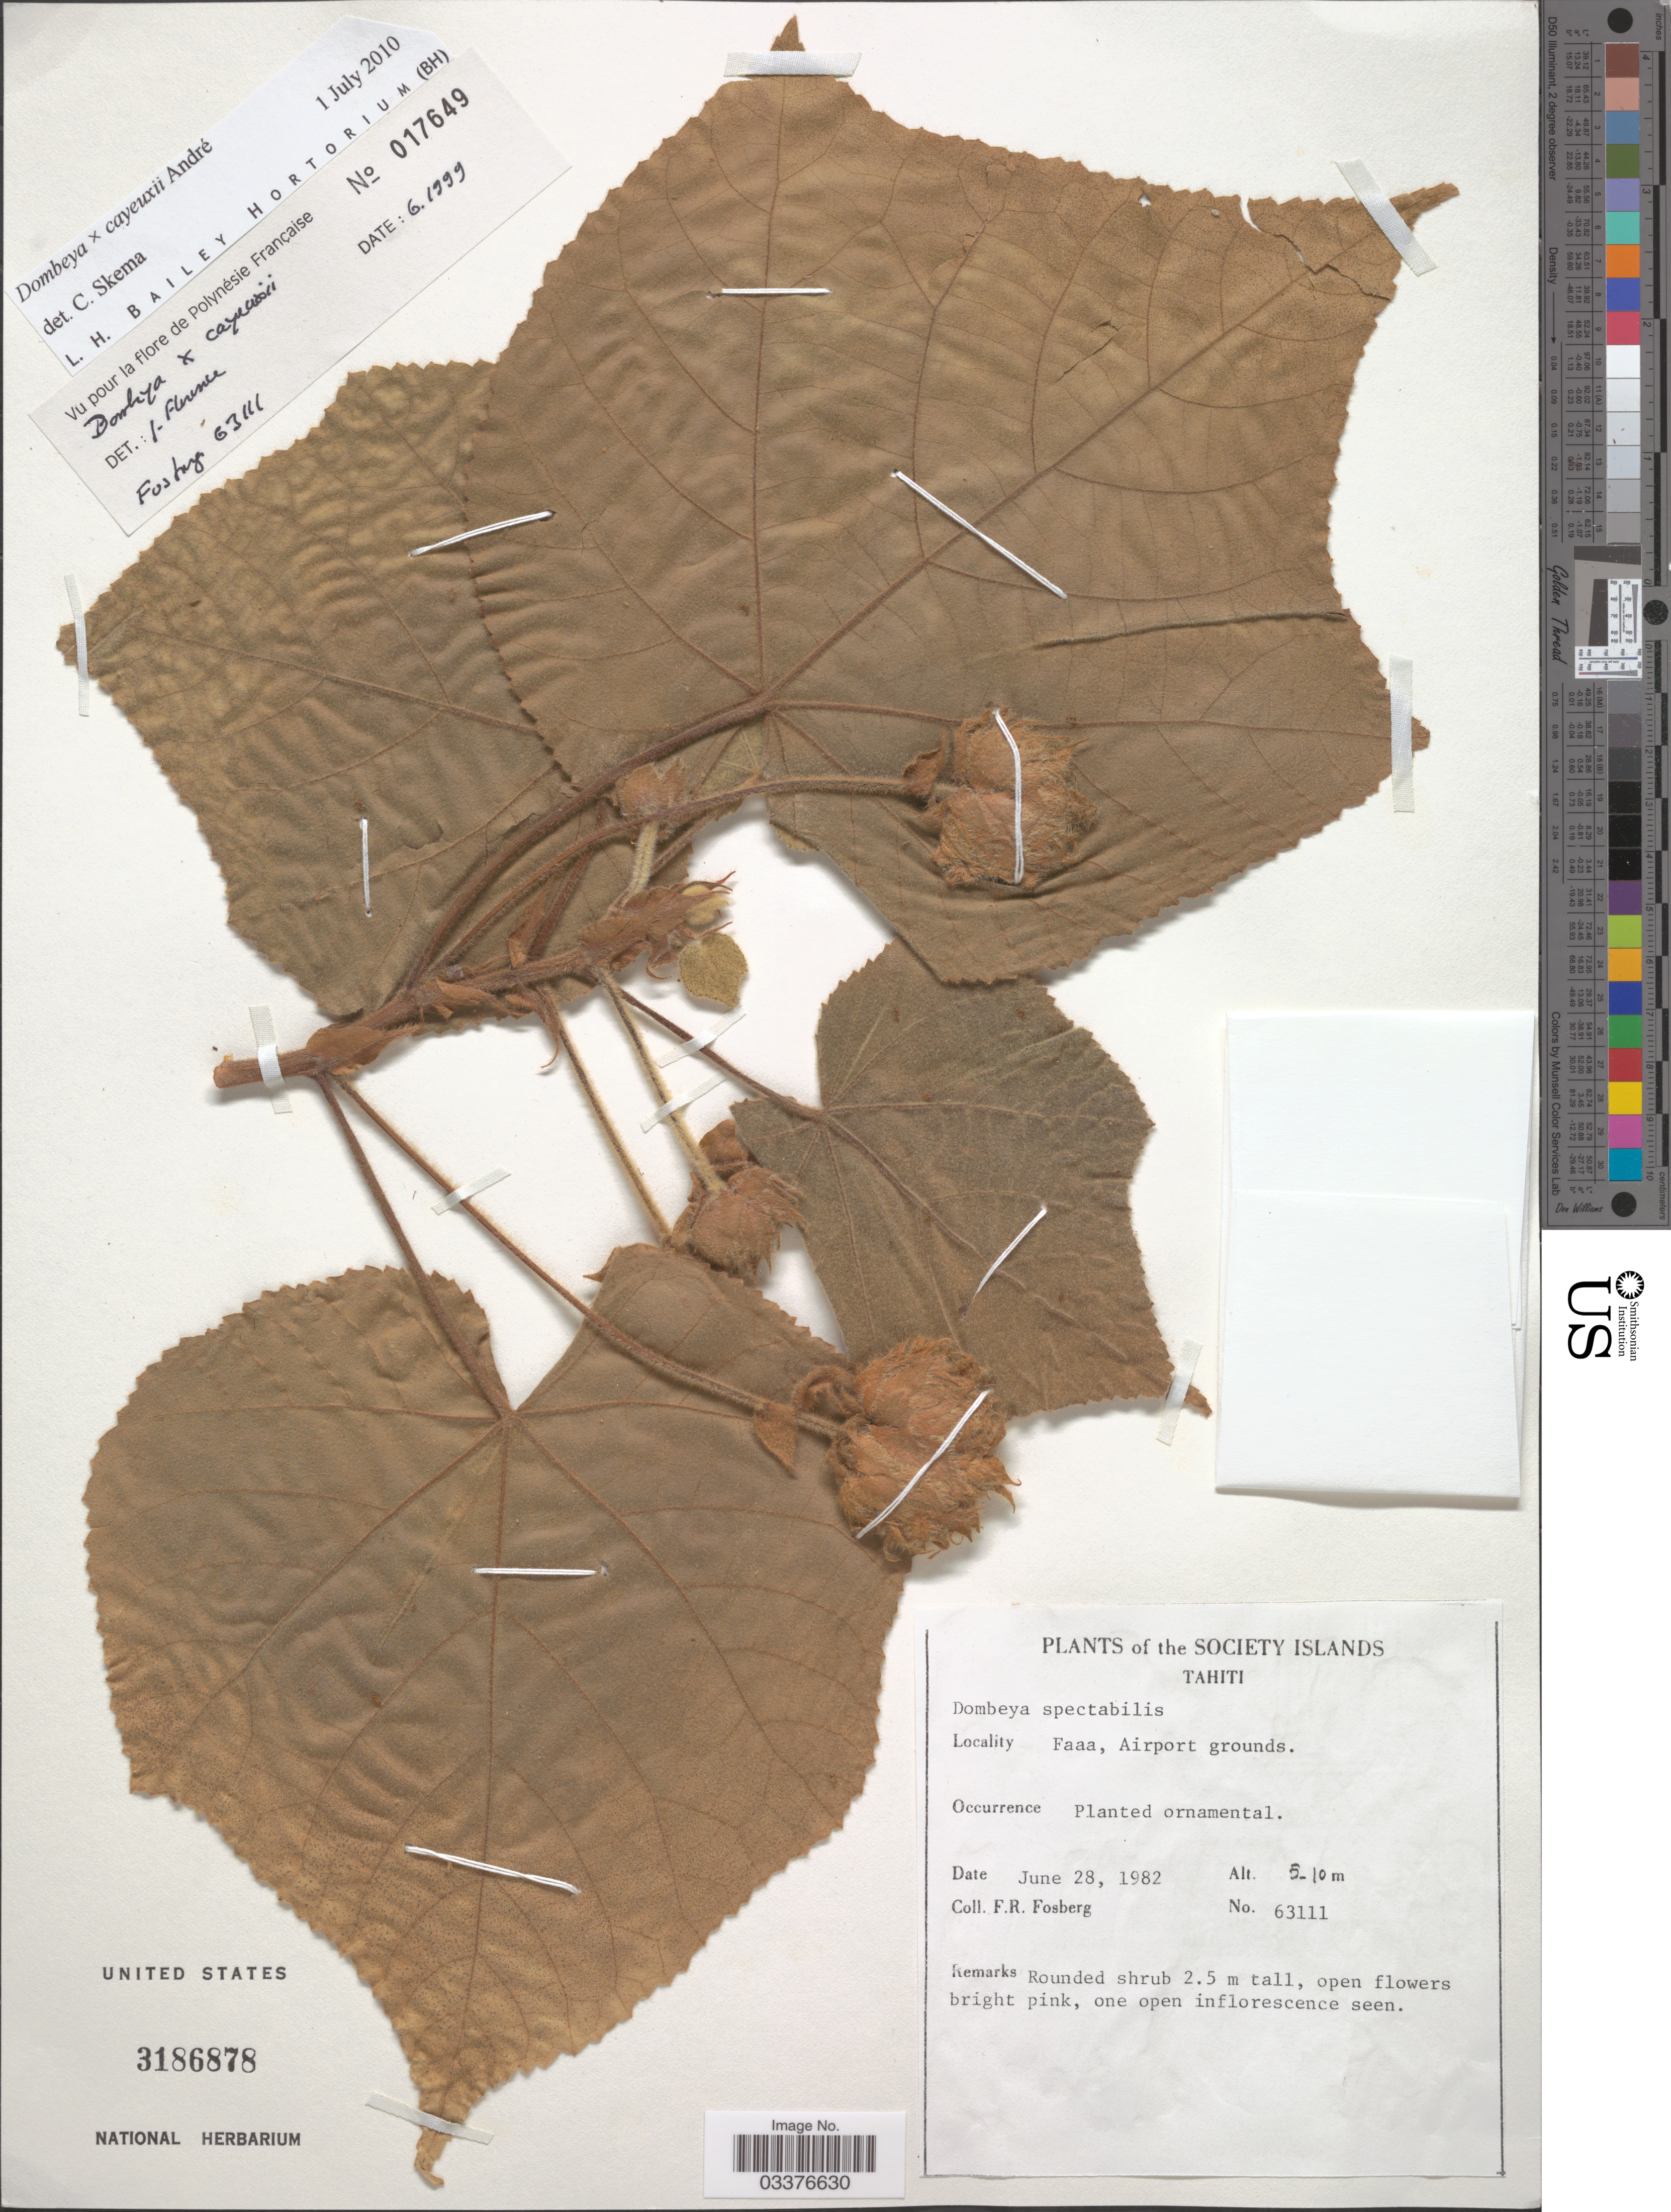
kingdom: Plantae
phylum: Tracheophyta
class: Magnoliopsida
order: Malvales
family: Malvaceae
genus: Dombeya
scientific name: Dombeya x cayeuxii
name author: André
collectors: F. R. Fosberg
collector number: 63111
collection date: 1982-06-28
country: French Polynesia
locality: The Society Islands. Faaa, Airport grounds.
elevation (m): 5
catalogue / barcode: US 3186878